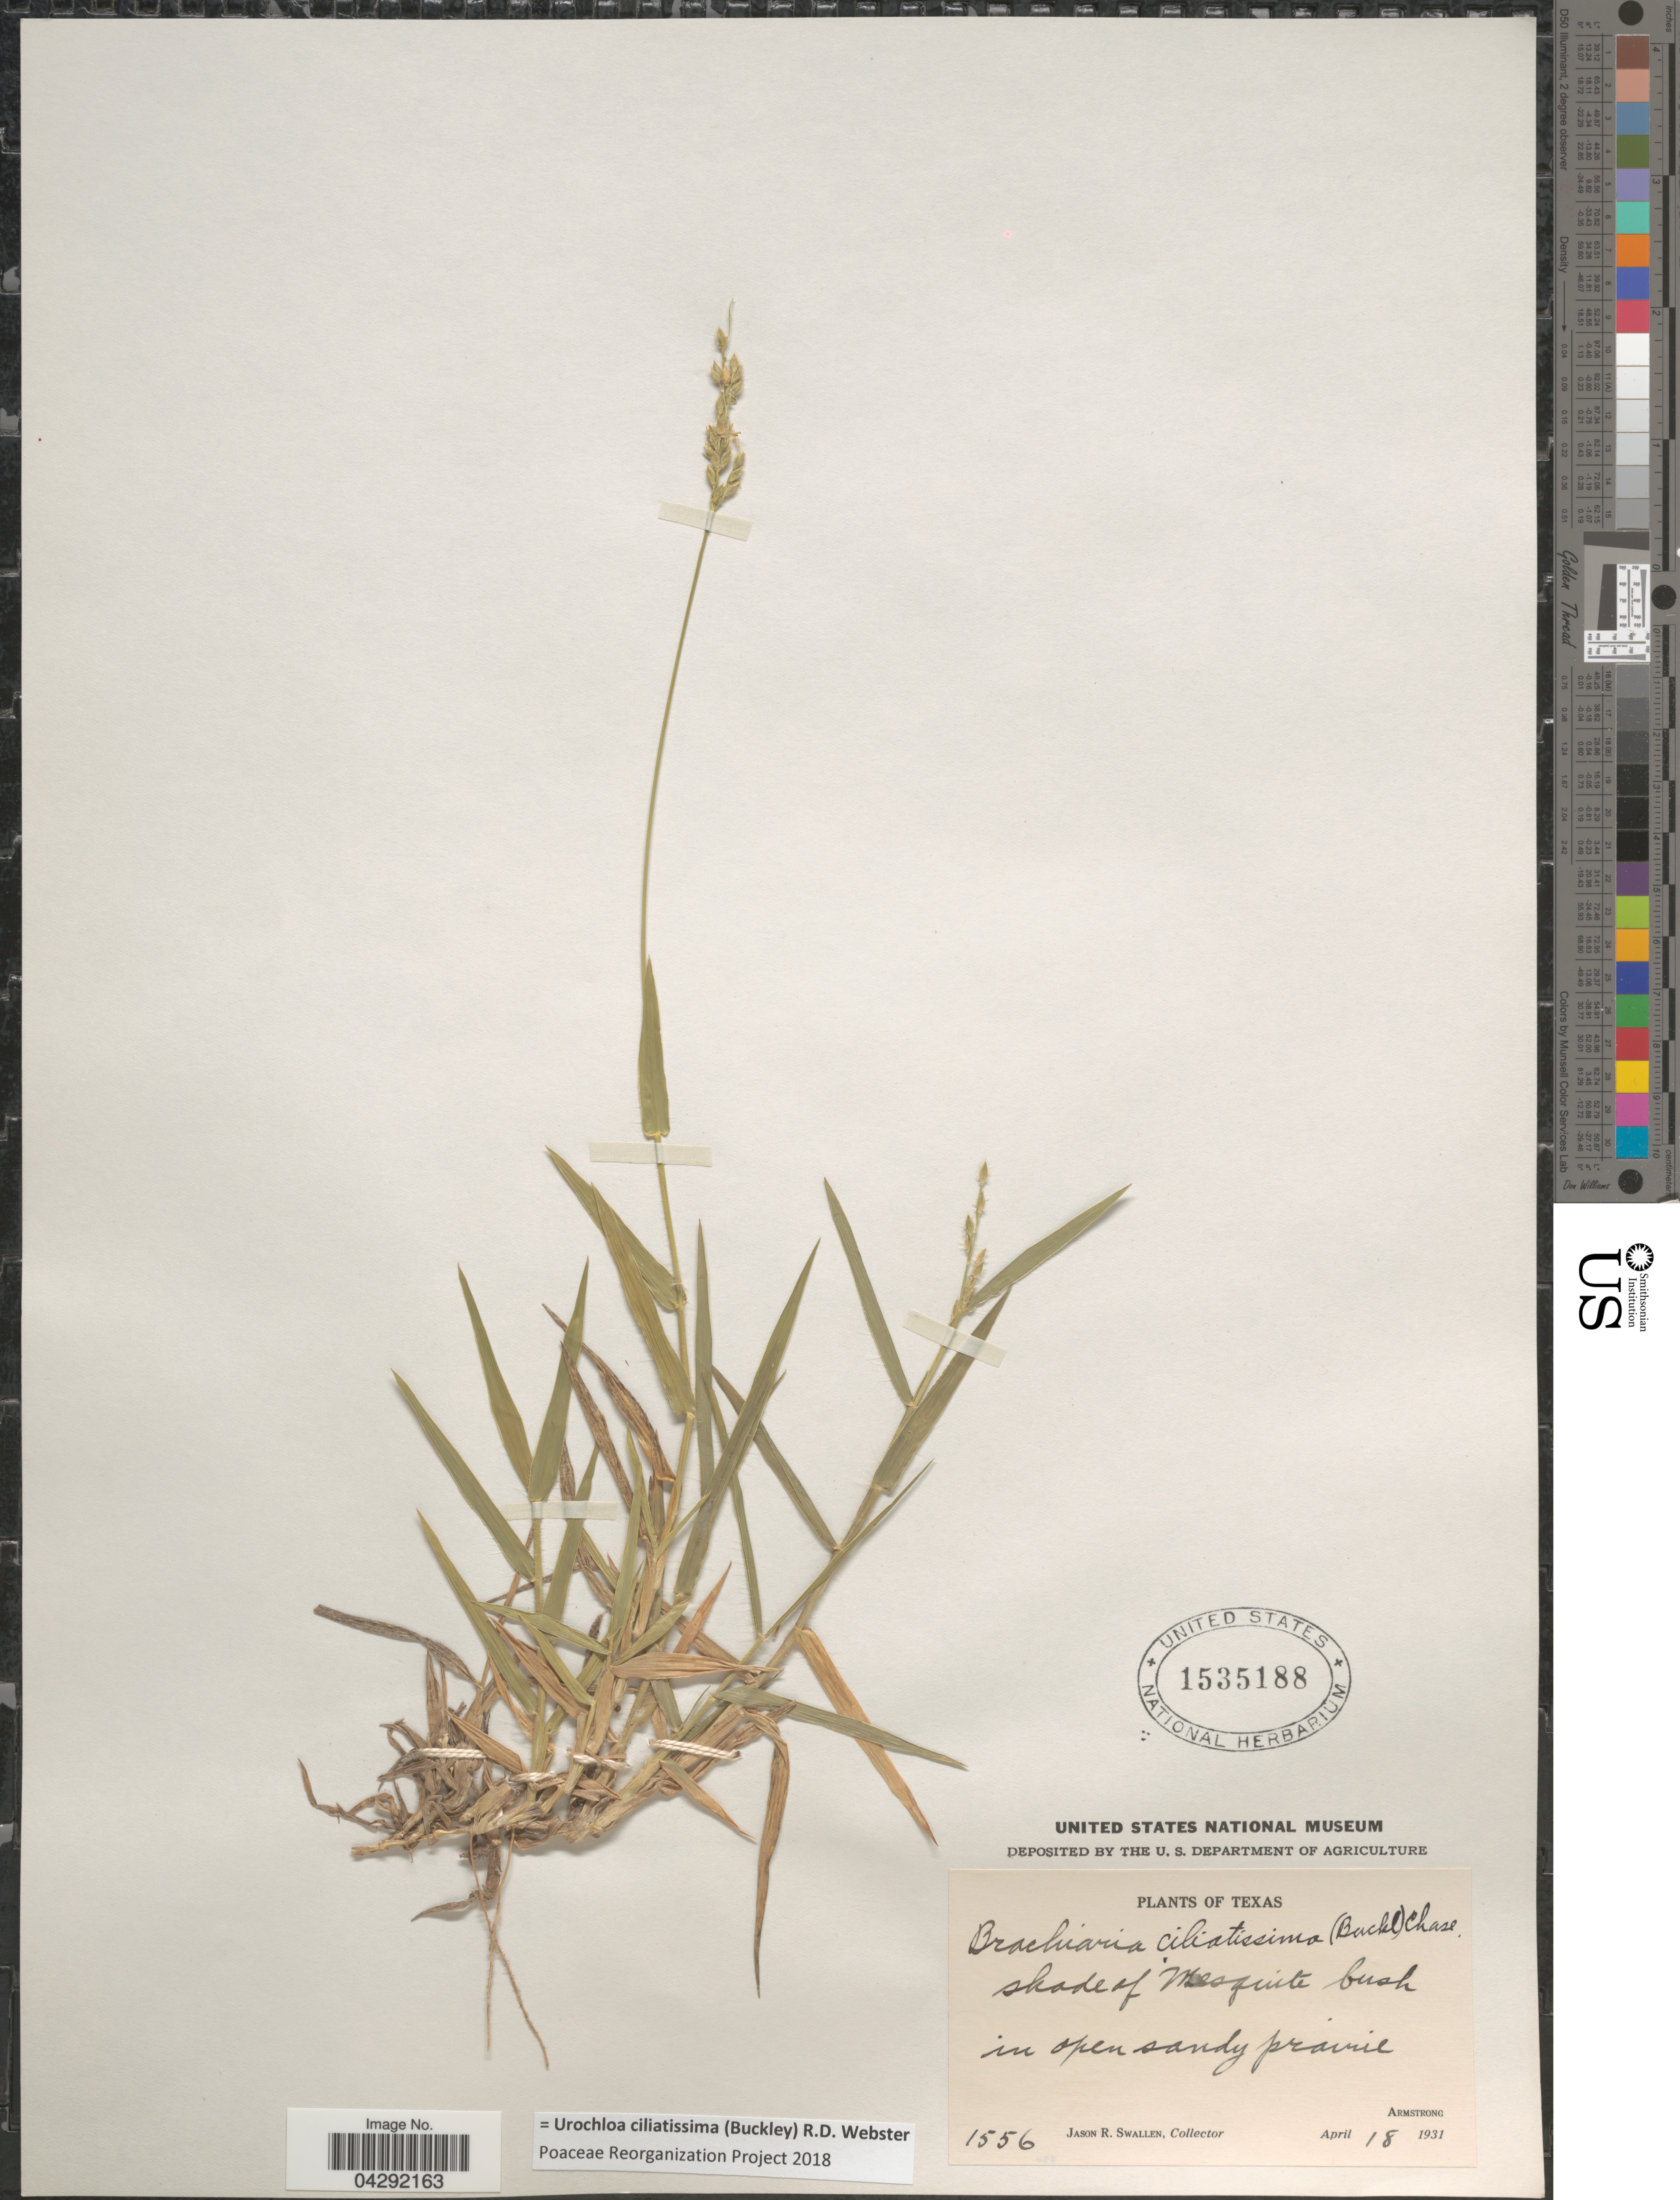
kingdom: Plantae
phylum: Tracheophyta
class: Liliopsida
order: Poales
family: Poaceae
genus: Urochloa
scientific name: Urochloa ciliatissima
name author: (Buckley) R.D. Webster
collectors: J. R. Swallen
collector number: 1556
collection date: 1931-04-18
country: United States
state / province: Texas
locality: Shade of Mesquite bush in open sandy prairie. Armstrong.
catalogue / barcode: US 1535188